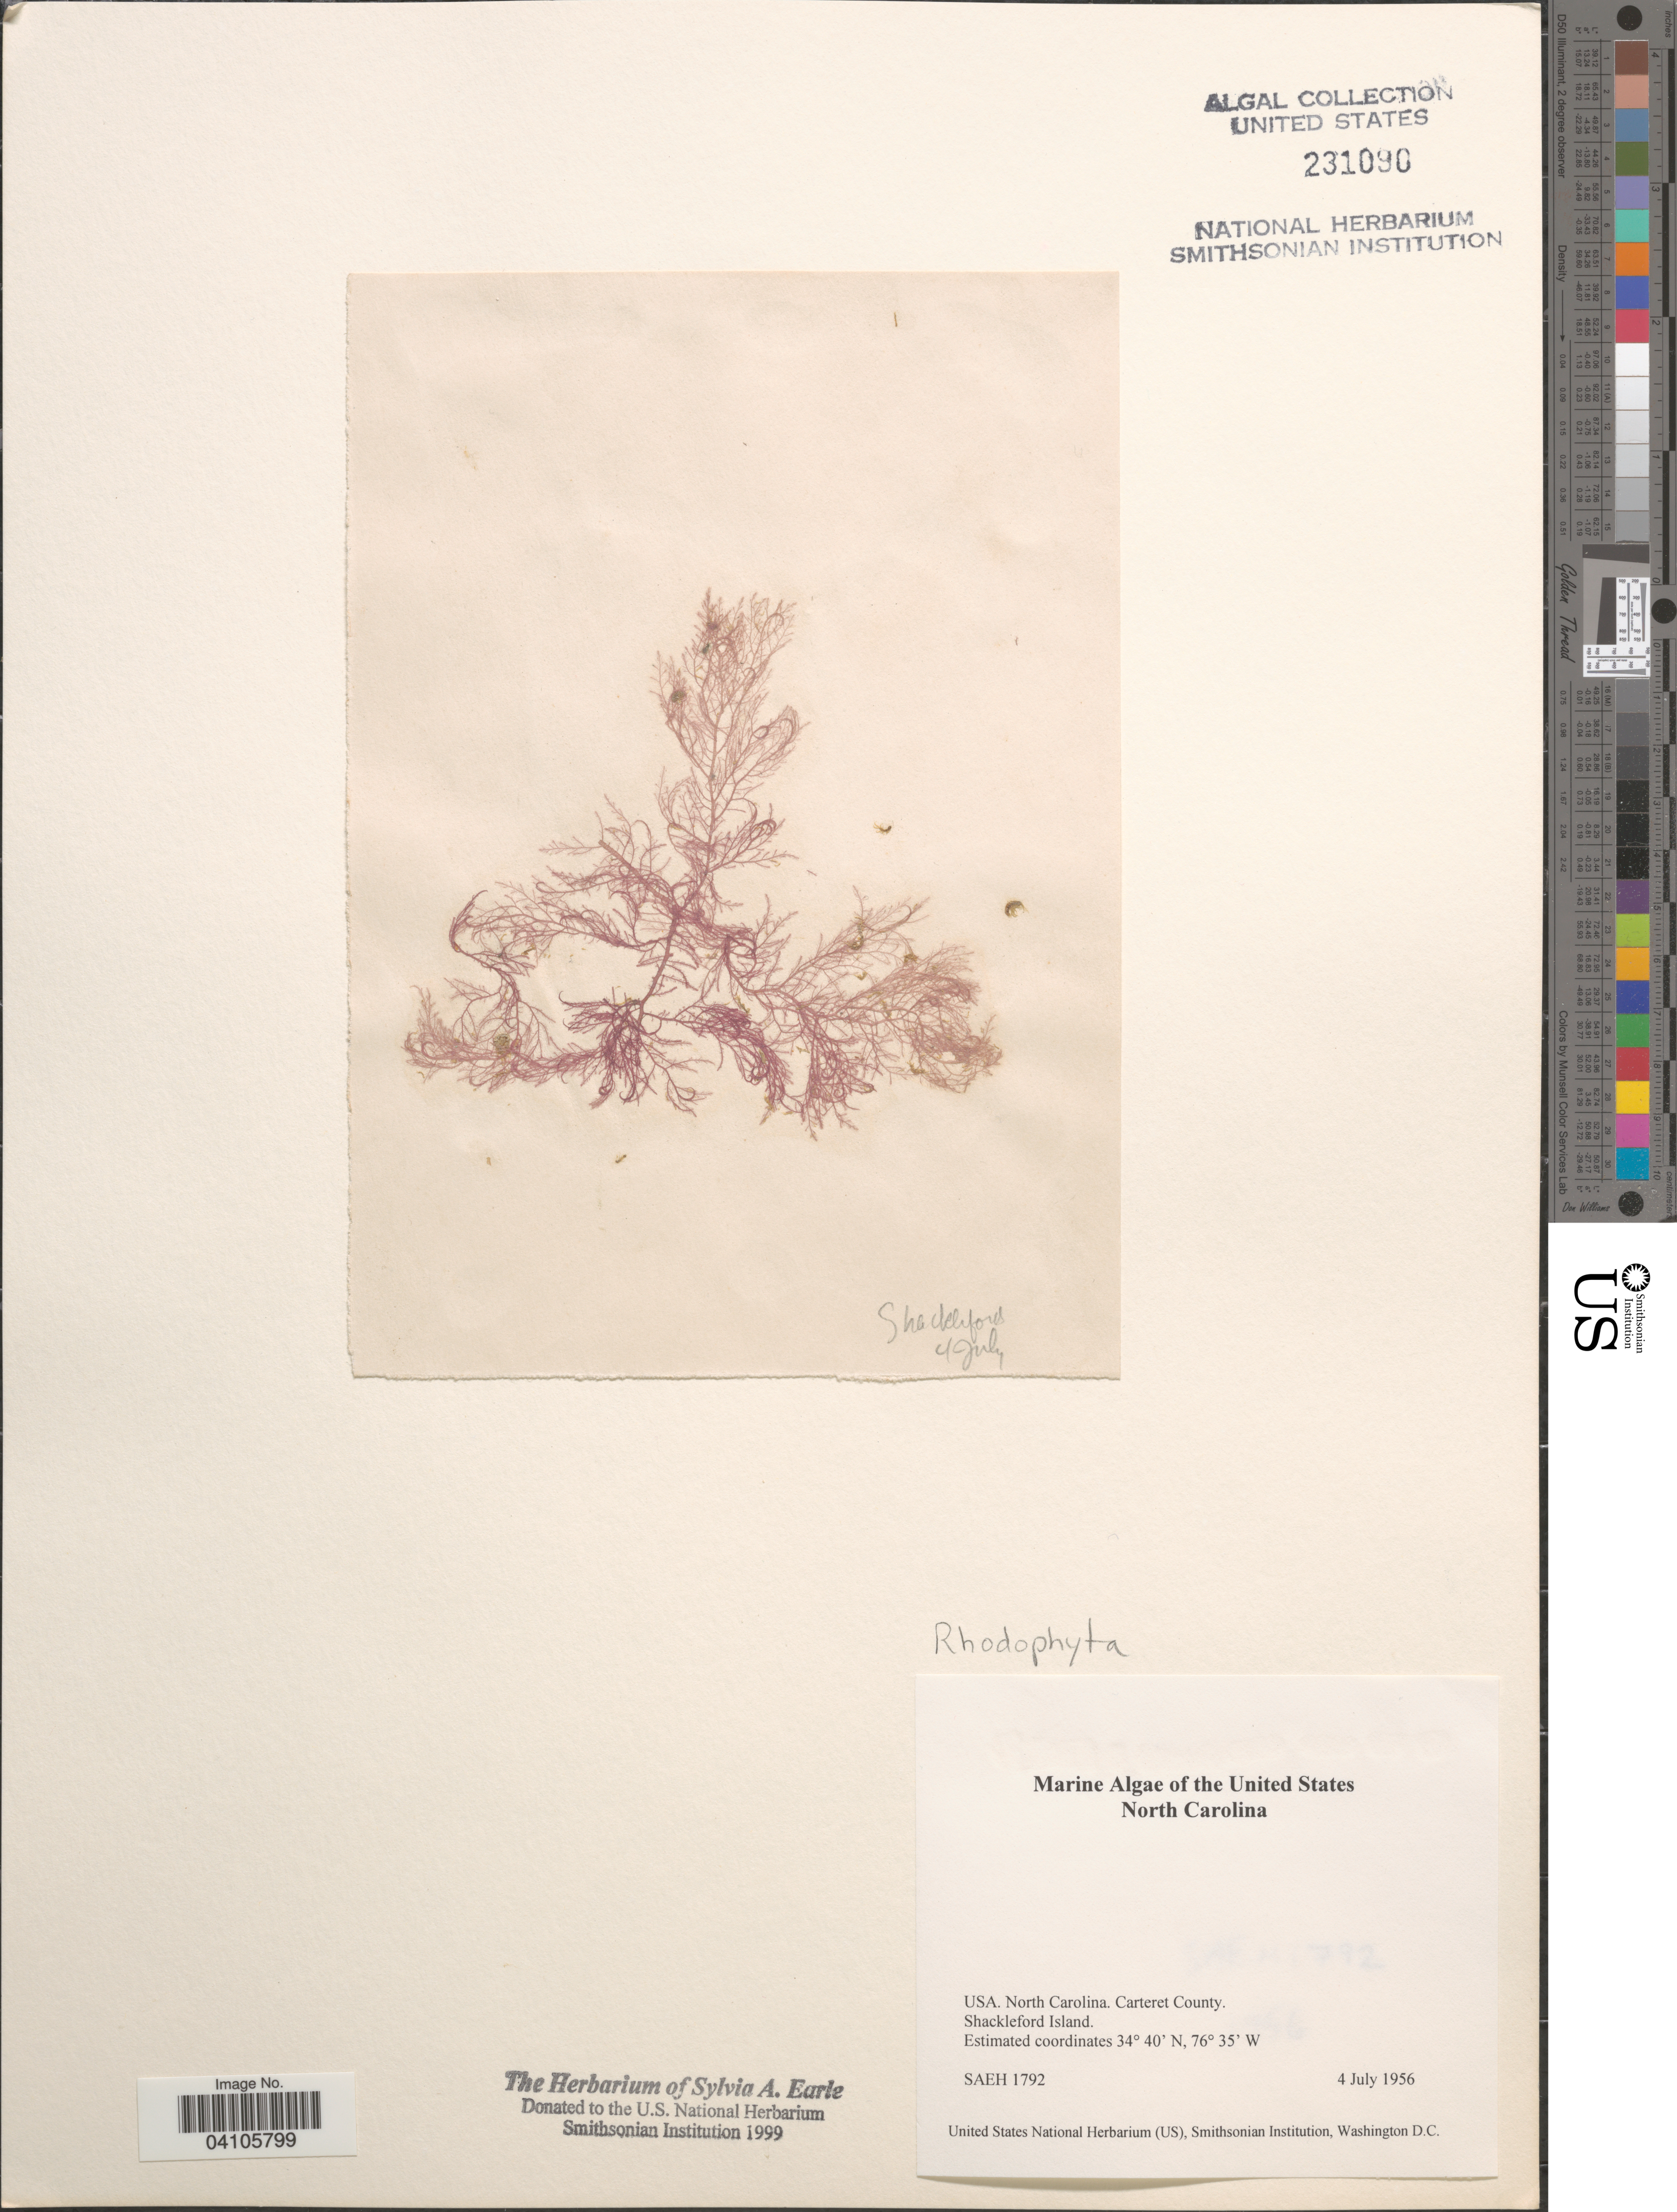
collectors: Ex herb. Sylvia A. Earle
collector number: SAEH1792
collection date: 1956-07-04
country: United States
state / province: North Carolina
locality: Carteret County. Shackleford Island.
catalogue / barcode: US 231090